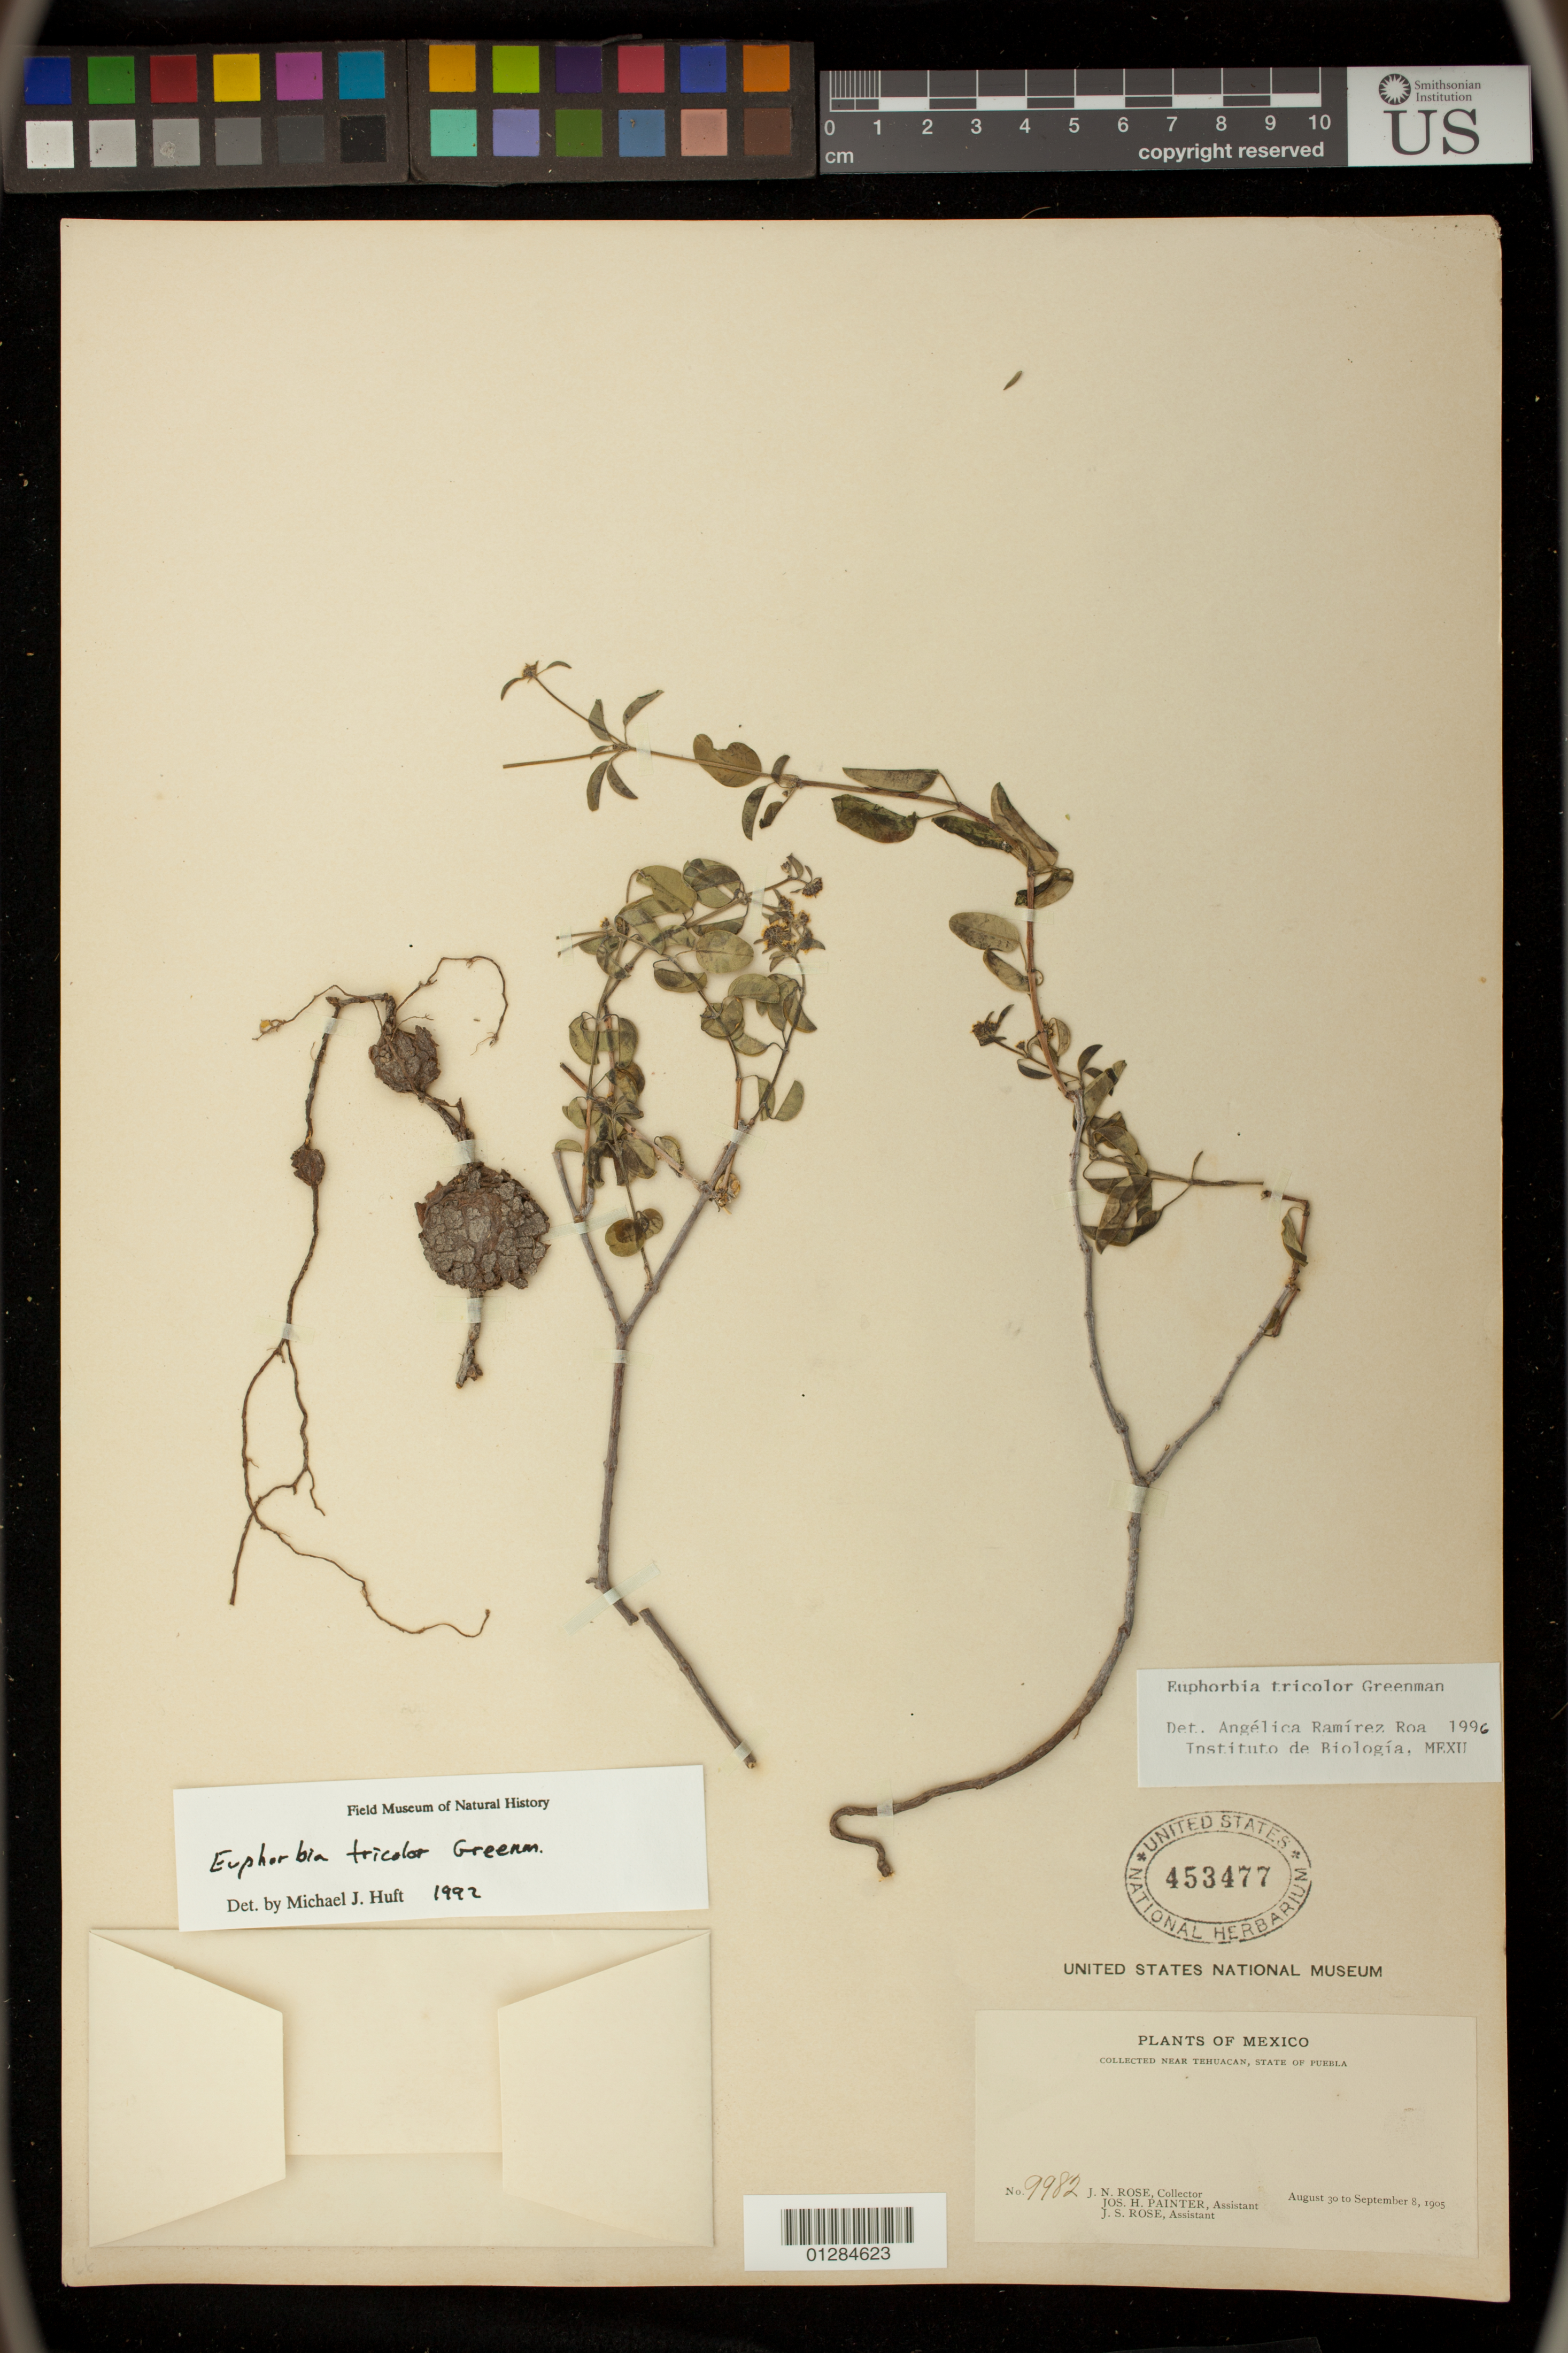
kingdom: Plantae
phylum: Tracheophyta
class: Magnoliopsida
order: Malpighiales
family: Euphorbiaceae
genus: Euphorbia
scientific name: Euphorbia tricolor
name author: Greenm.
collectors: J. N. Rose, J. H. Painter & J. S. Rose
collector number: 9982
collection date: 1905-08-30/1905-09-08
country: Mexico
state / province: Puebla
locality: Near Tehuacan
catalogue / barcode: US 453477